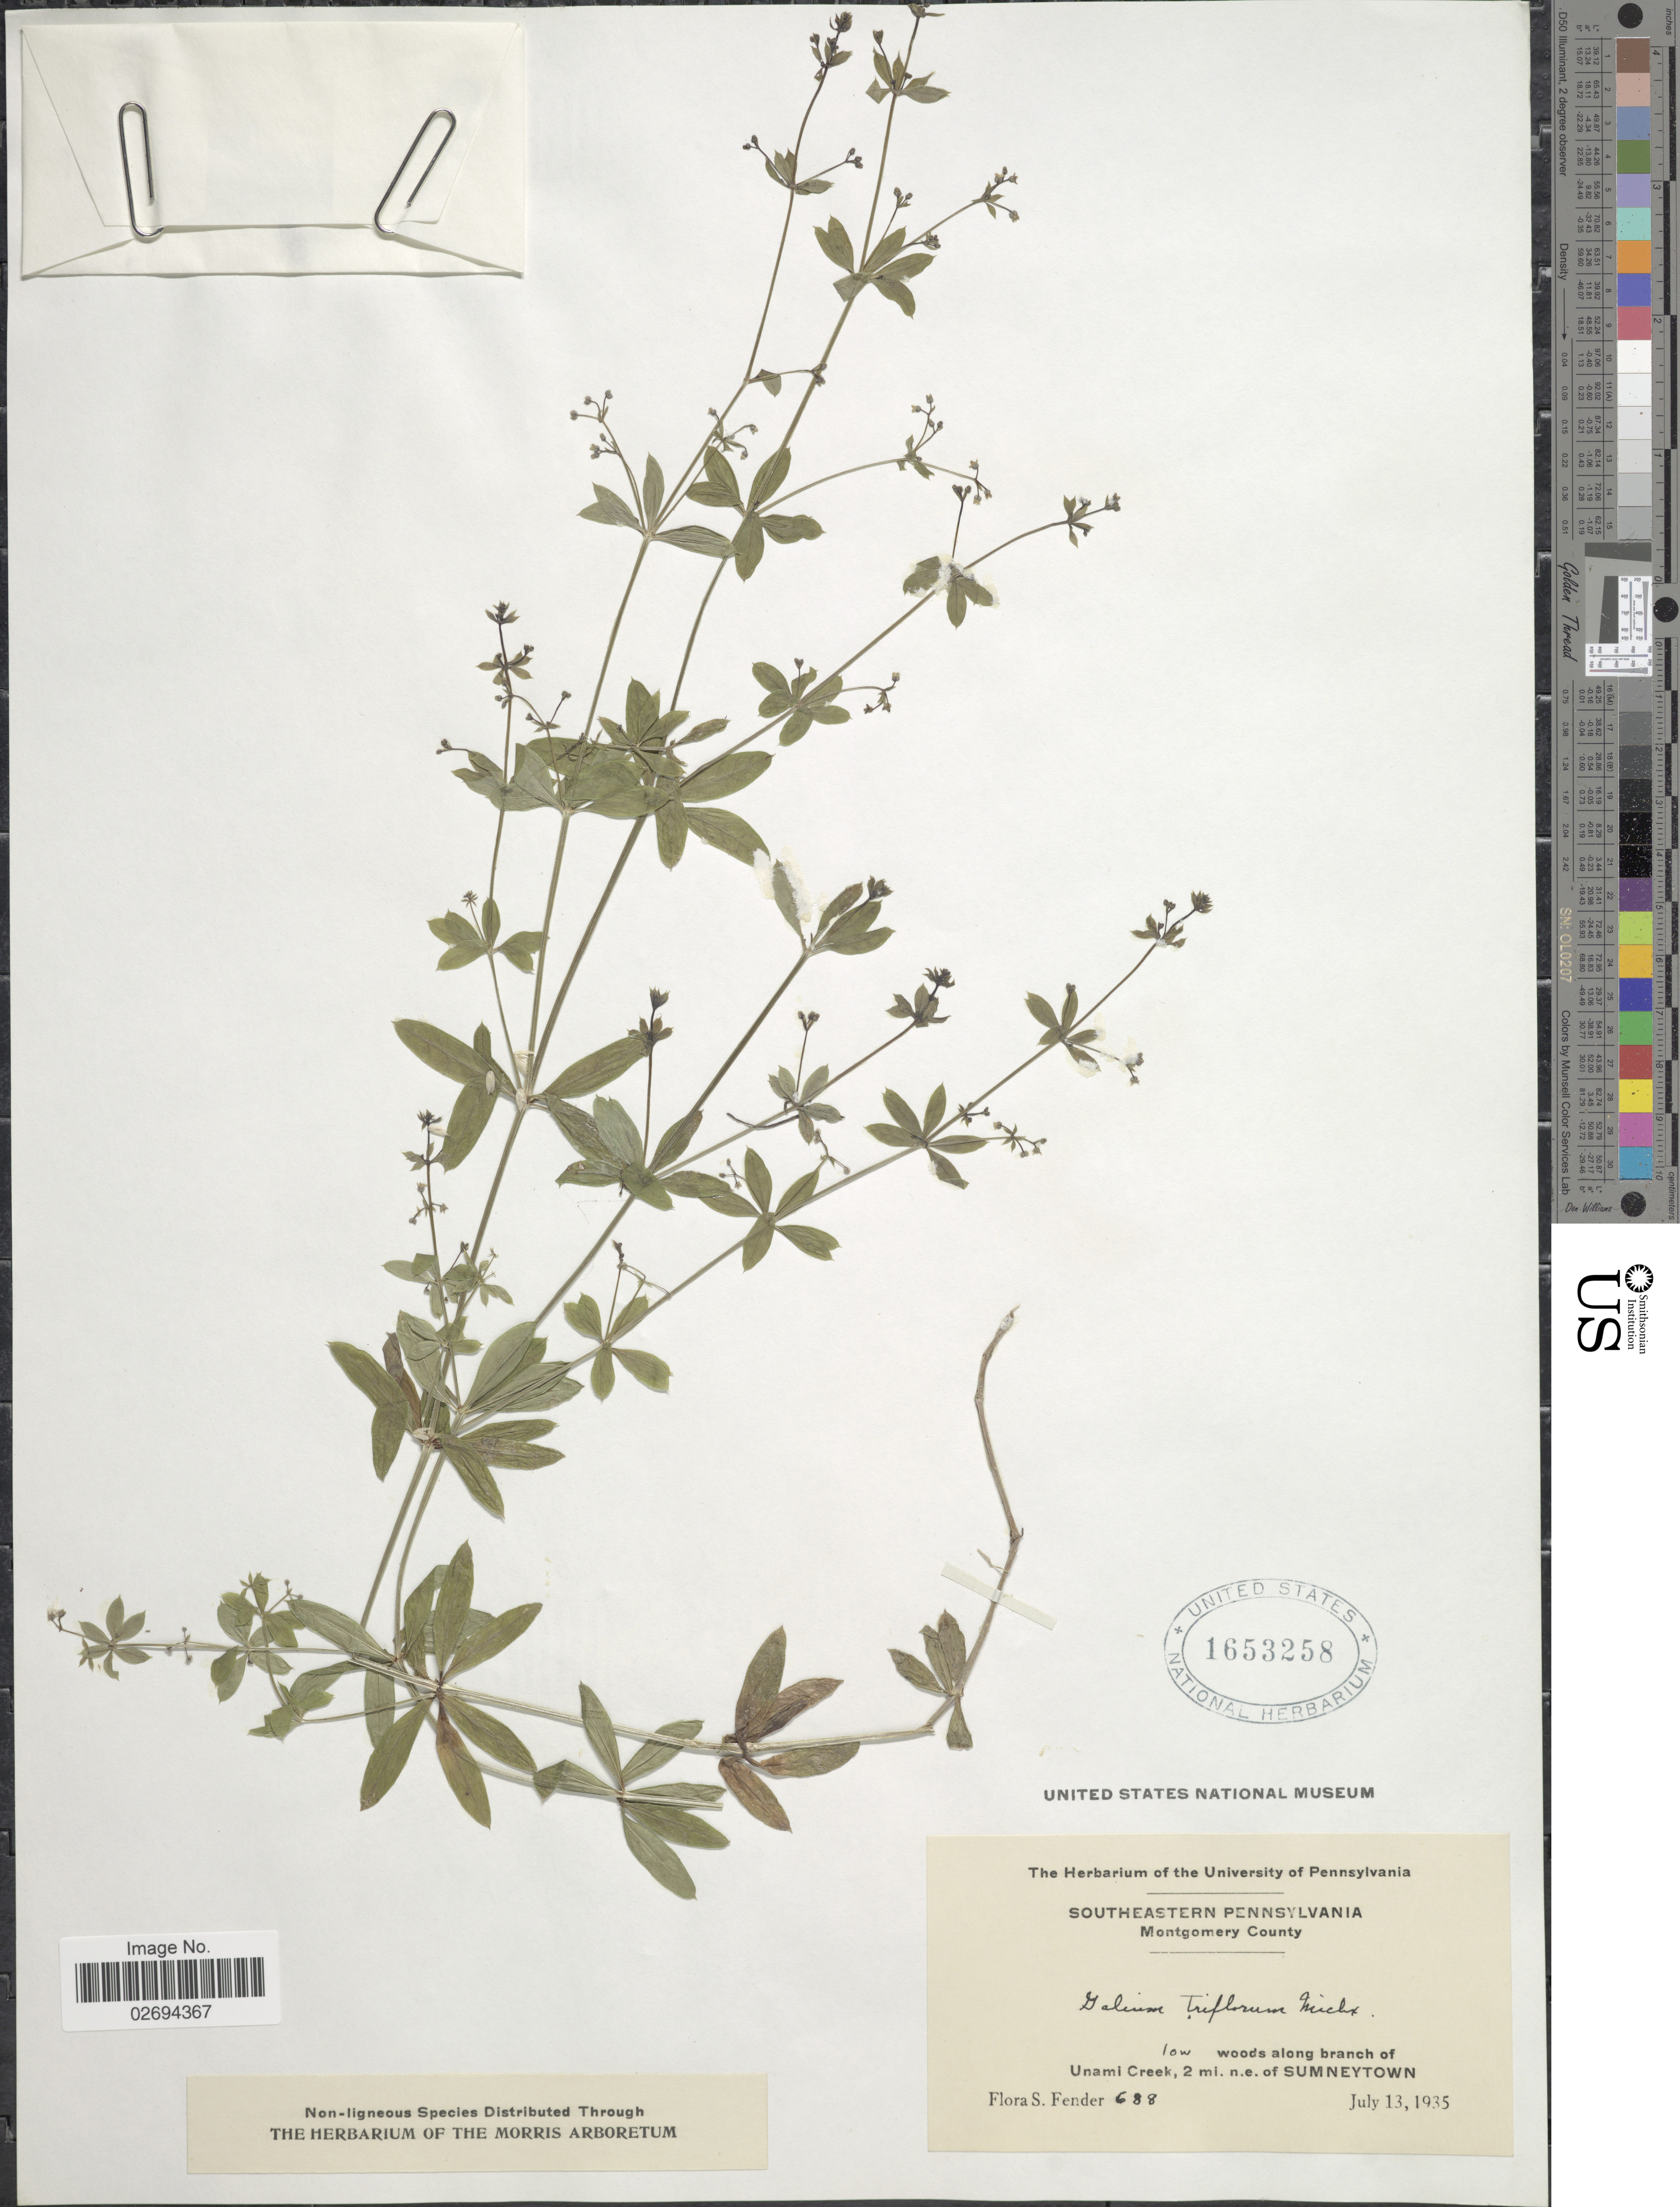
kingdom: Plantae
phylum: Tracheophyta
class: Magnoliopsida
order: Gentianales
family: Rubiaceae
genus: Galium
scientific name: Galium triflorum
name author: Michx.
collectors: F. Fender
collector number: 688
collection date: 1935-07-13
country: United States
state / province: Pennsylvania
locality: Southeastern Pennsylvania. Montgomery County. Low woods along branch of Unami Creek, 2 mi. n.e. of Sumneytown.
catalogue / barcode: US 1653258